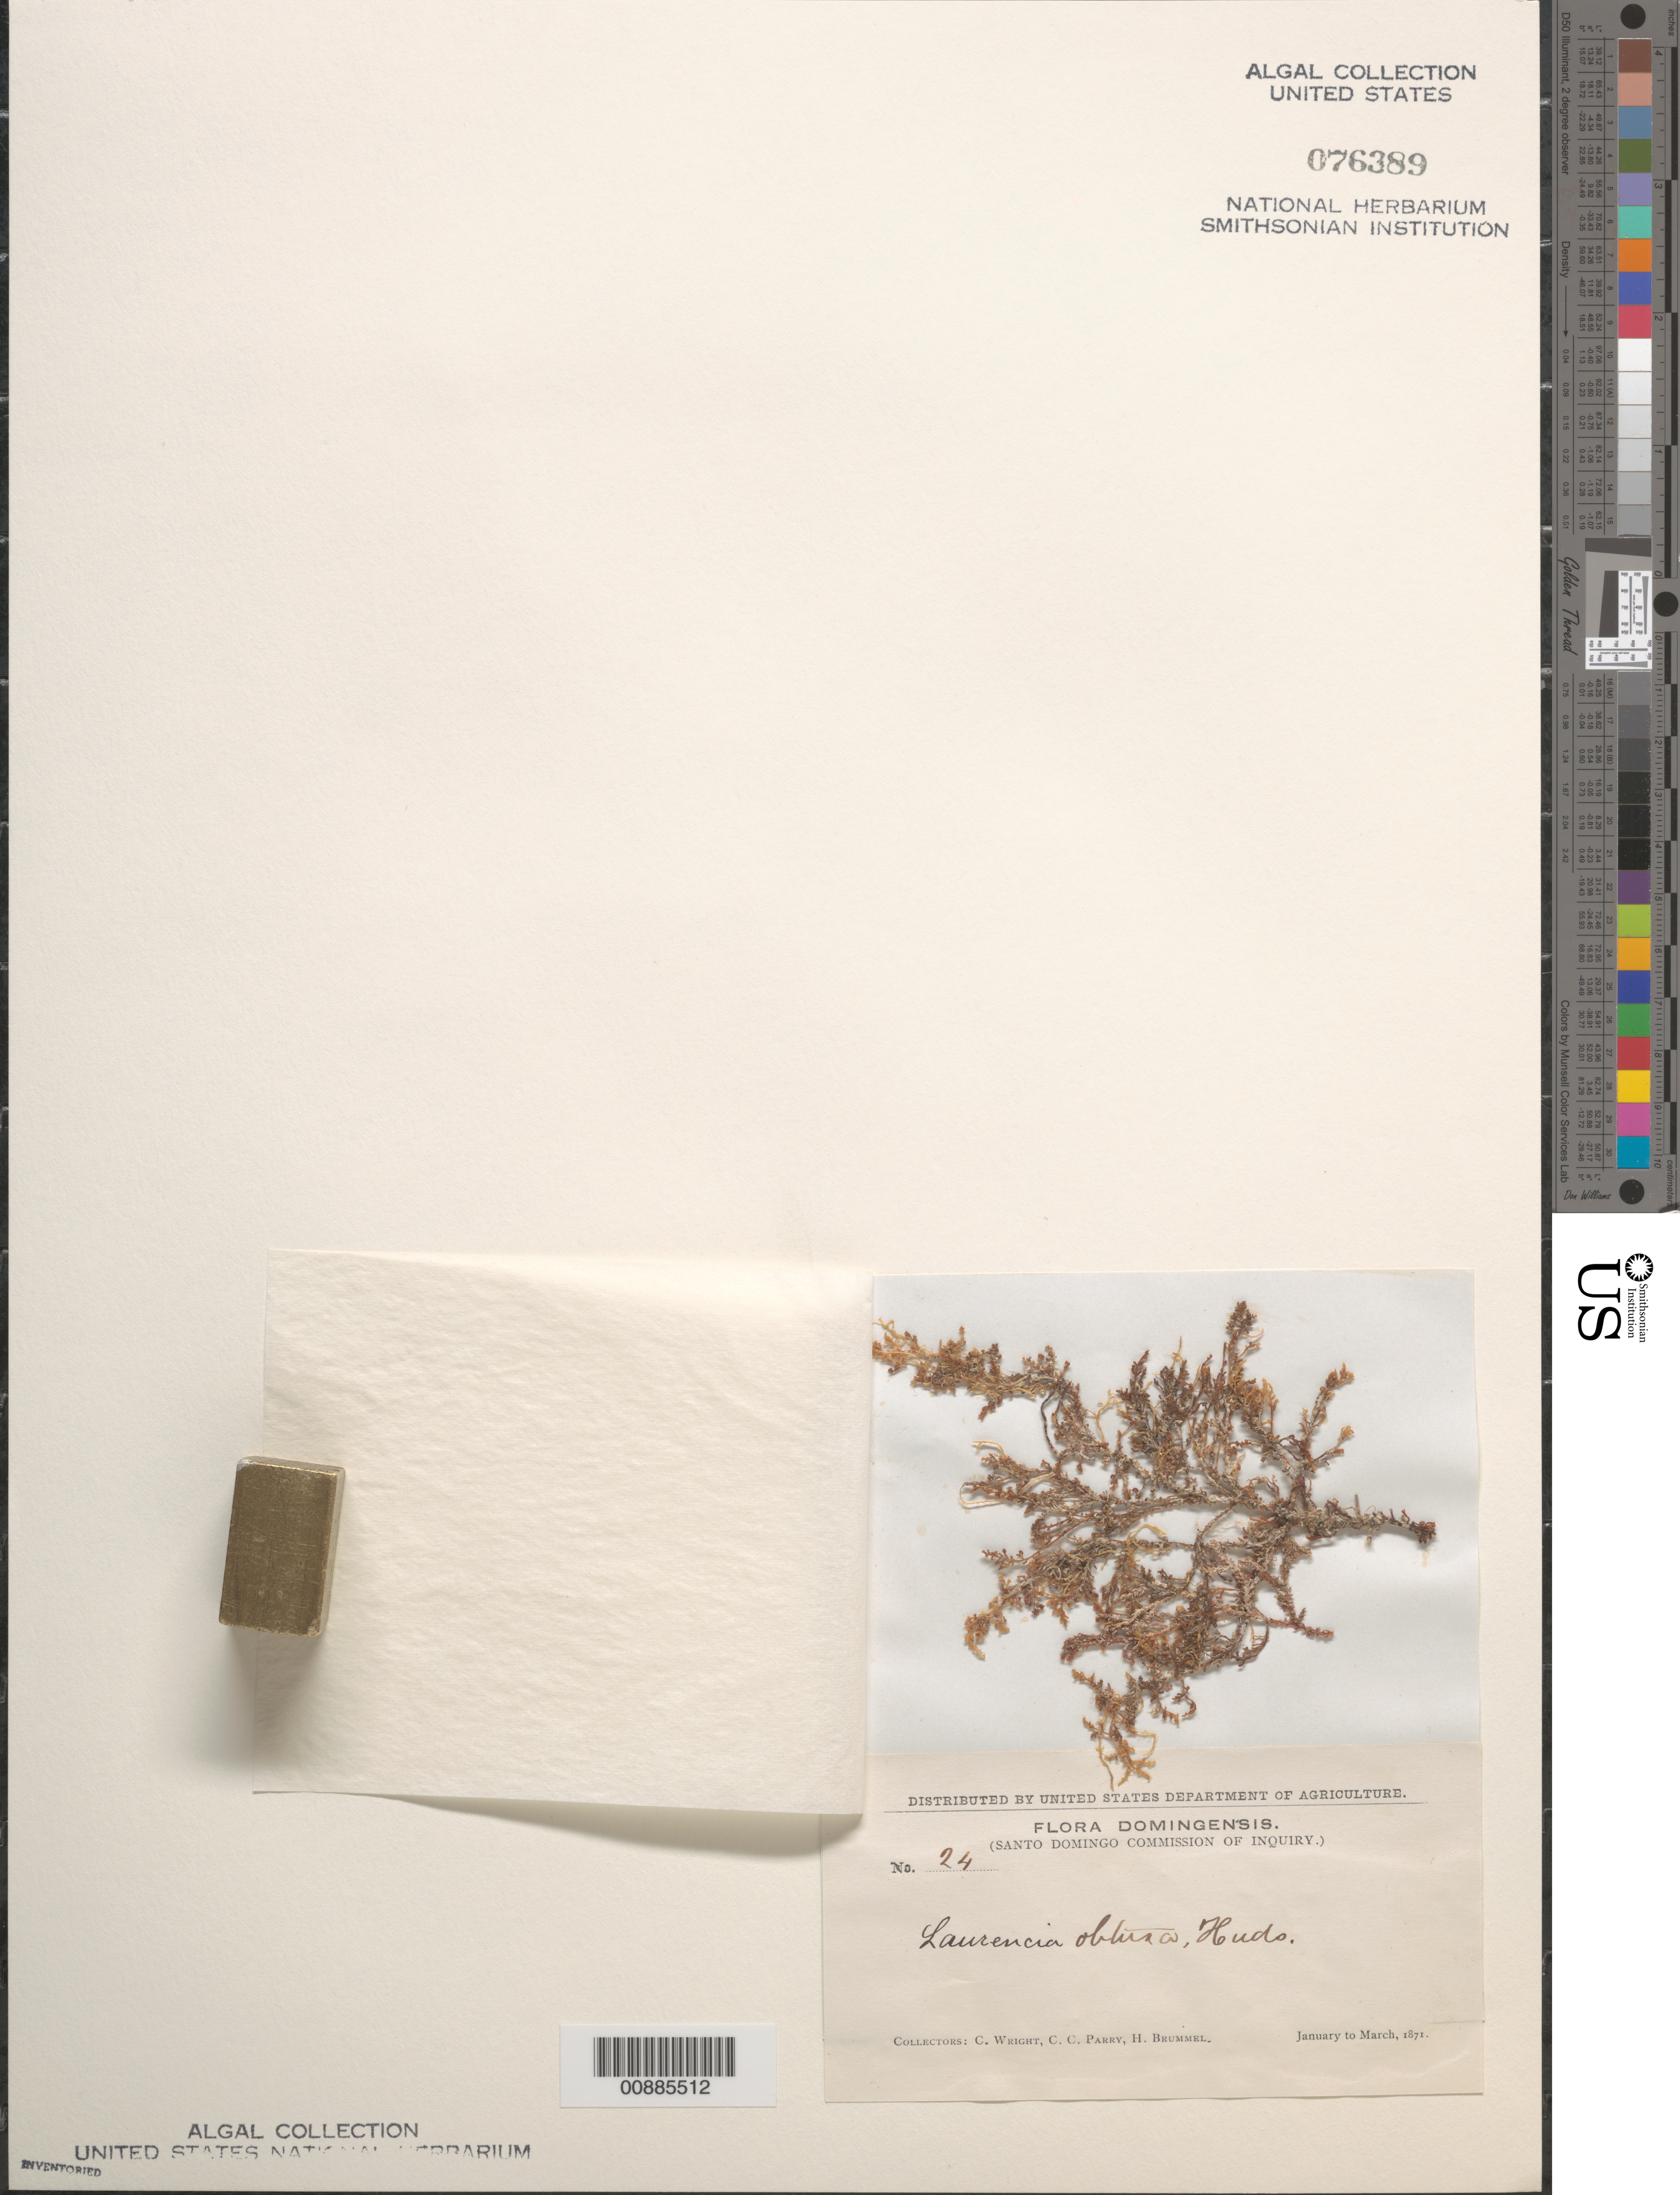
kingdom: Plantae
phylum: Rhodophyta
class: Florideophyceae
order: Ceramiales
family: Rhodomelaceae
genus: Laurencia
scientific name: Laurencia obtusa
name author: (Huds.) J.V.Lamouroux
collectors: C. Wright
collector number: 24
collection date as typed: Jan 1871 to --- Mar 1871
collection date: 1871-01/1871-03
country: Dominican Republic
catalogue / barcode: US 76389